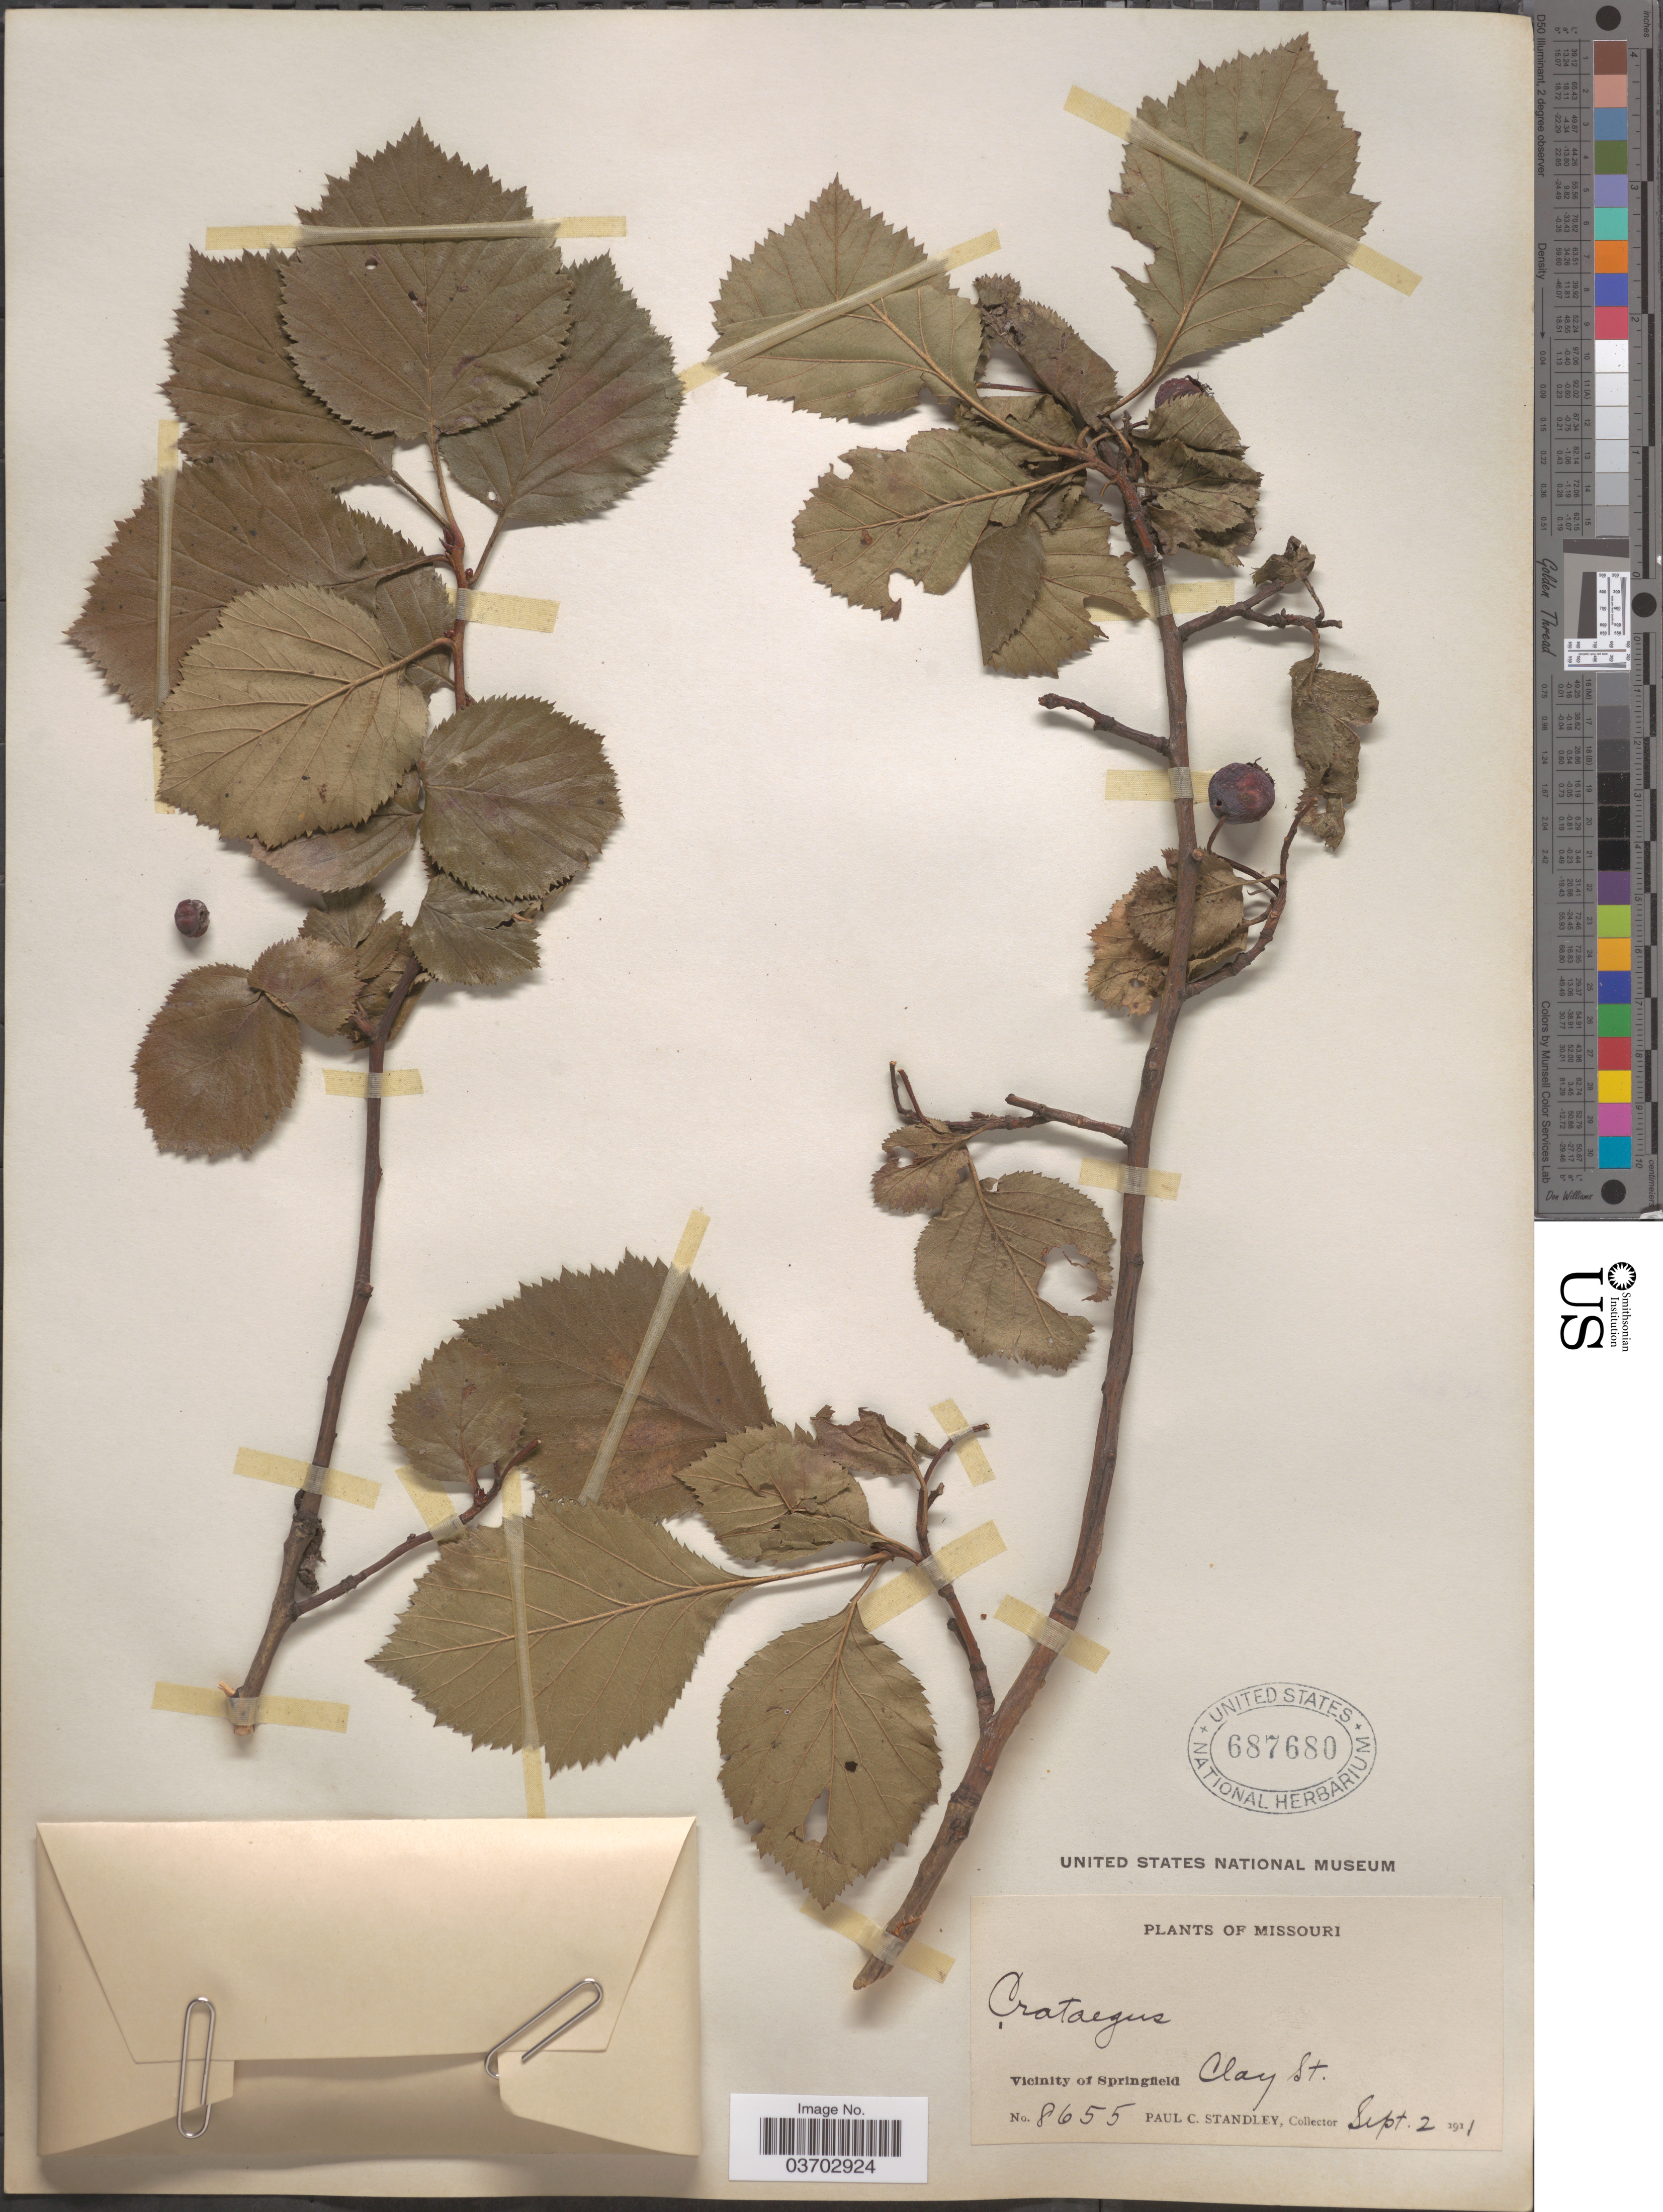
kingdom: Plantae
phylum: Tracheophyta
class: Magnoliopsida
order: Rosales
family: Rosaceae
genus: Crataegus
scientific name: Crataegus sp.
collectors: P. C. Standley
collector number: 8655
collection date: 1911-09-02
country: United States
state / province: Missouri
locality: Vicinity of Springfield, Clay St.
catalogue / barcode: US 687680